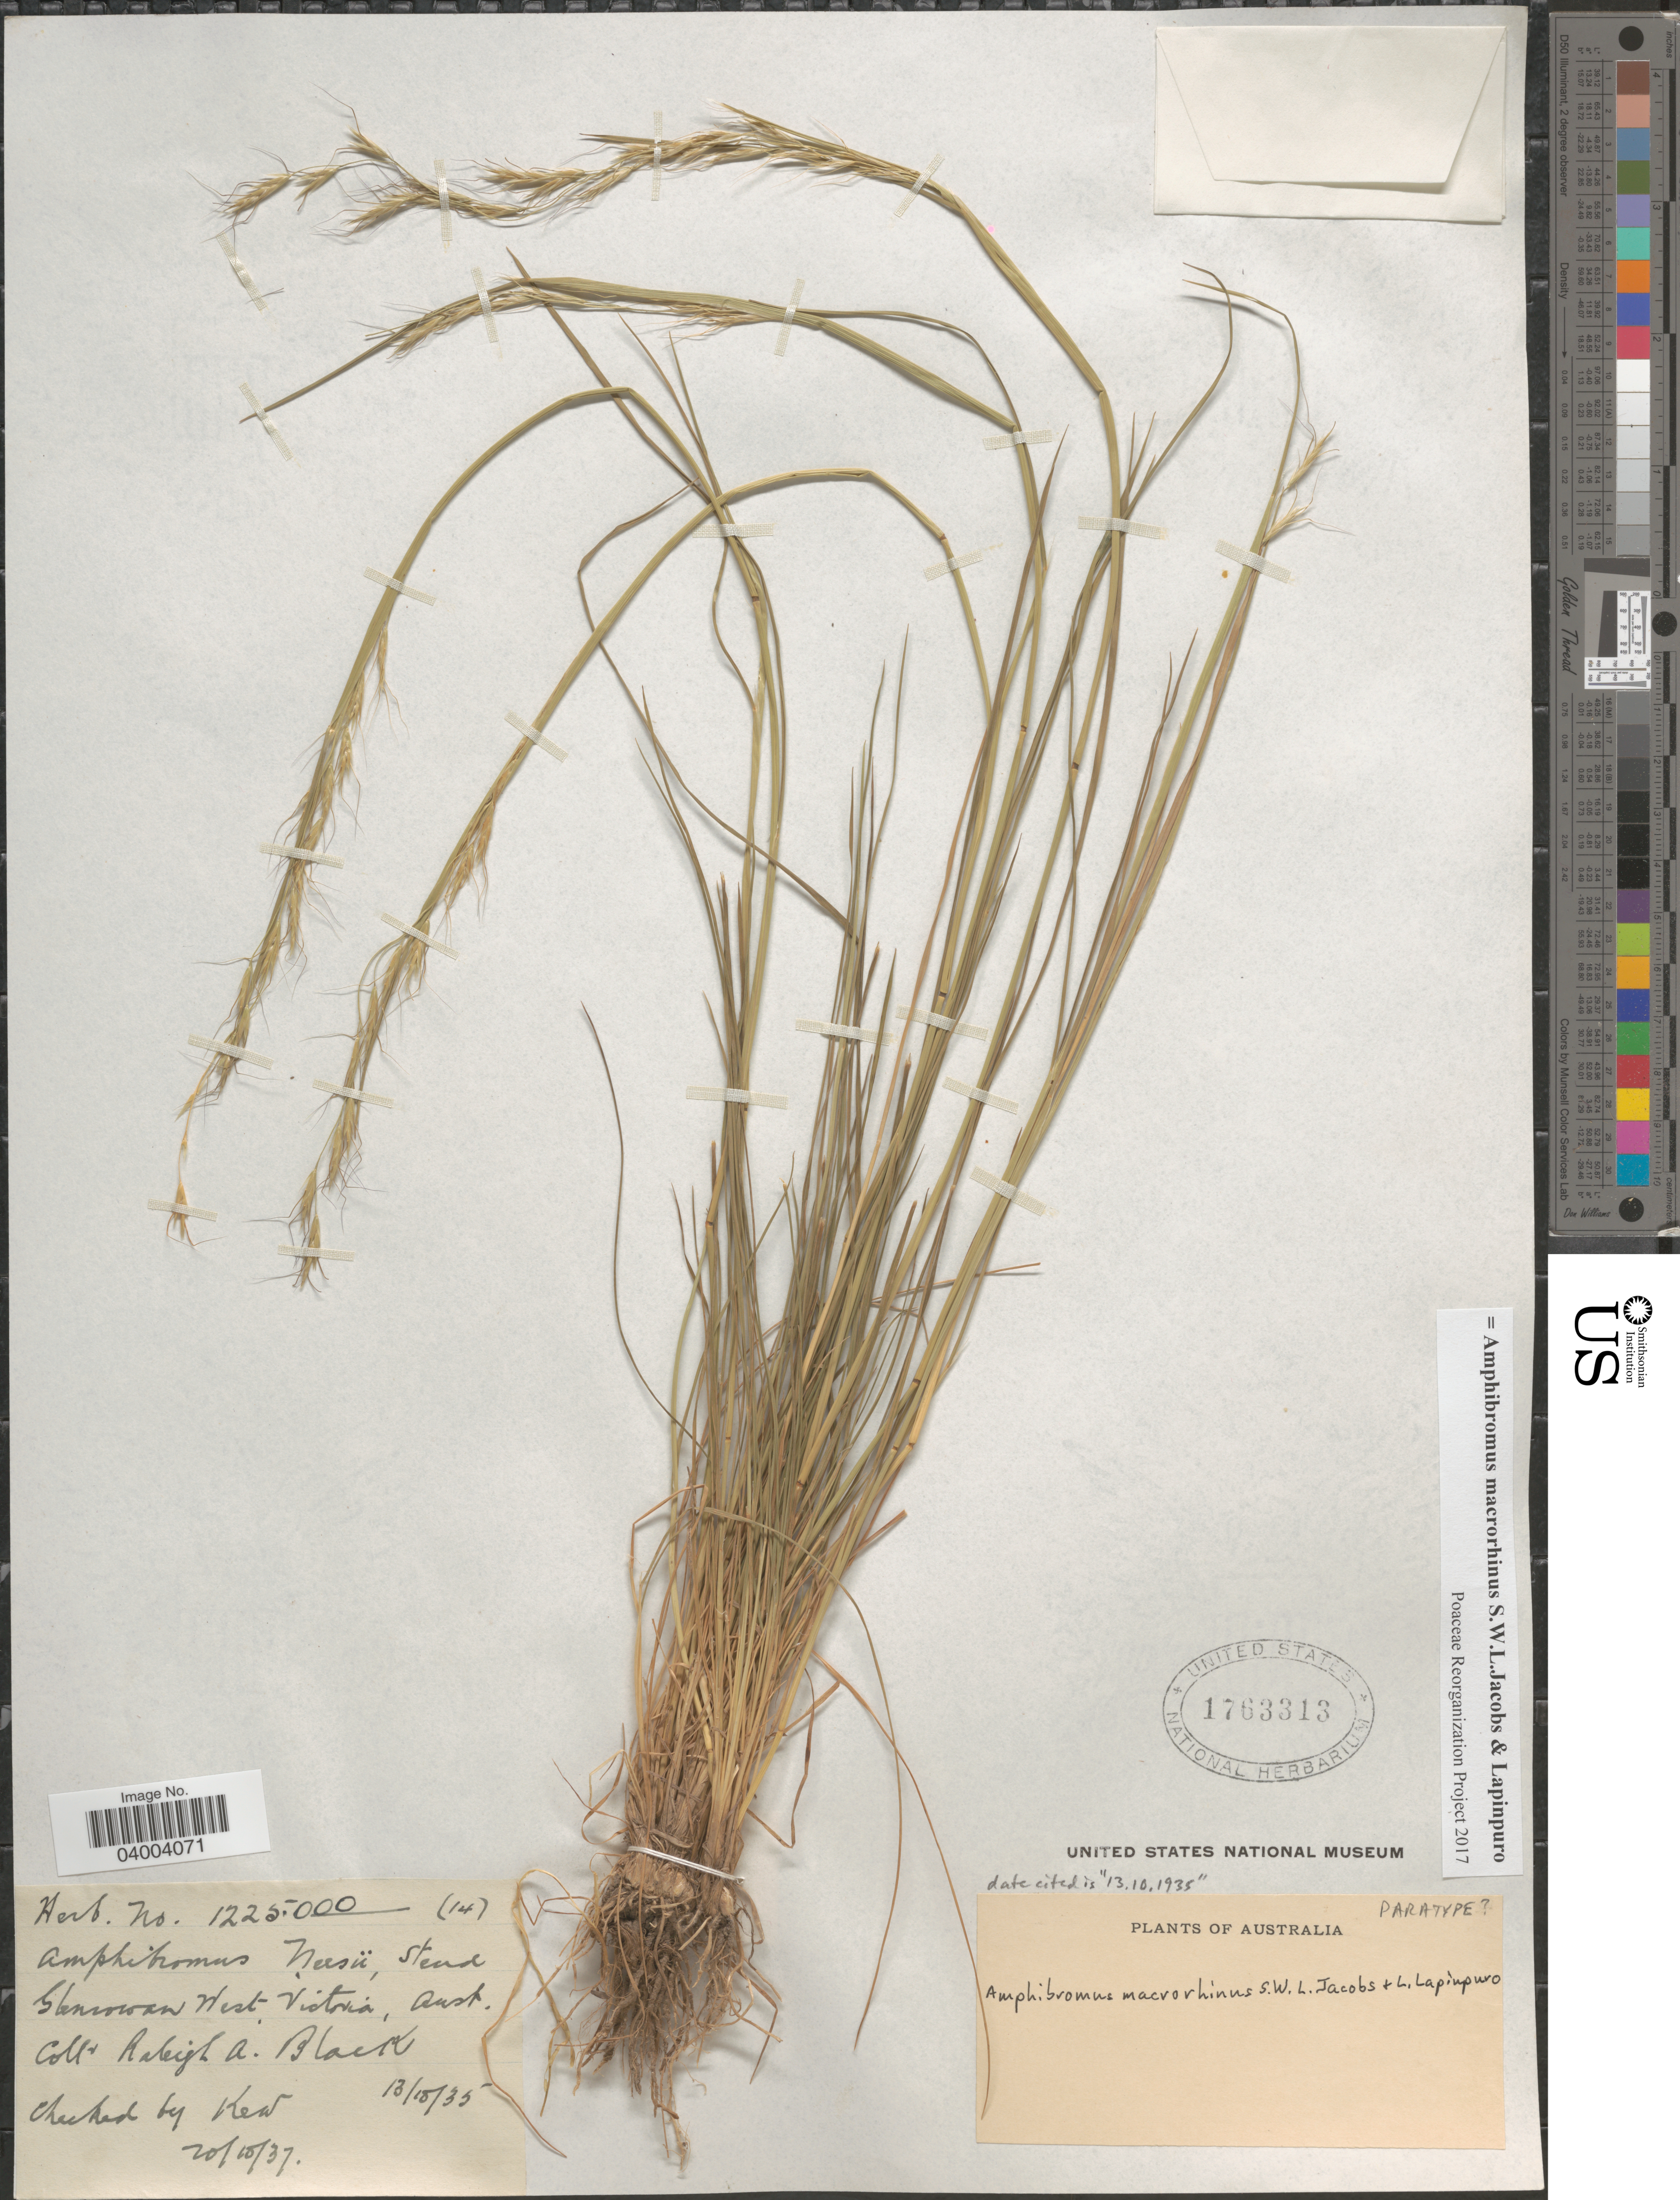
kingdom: Plantae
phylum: Tracheophyta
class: Liliopsida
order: Poales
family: Poaceae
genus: Amphibromus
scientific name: Amphibromus macrorhinus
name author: S.W.L. Jacobs & Lapinpuro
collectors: R. A. Black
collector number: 1225.000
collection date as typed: Transcribed d/m/y: 13/10/35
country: Australia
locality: Glenrowan West. Victoria, Aust.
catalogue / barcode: US 1763313